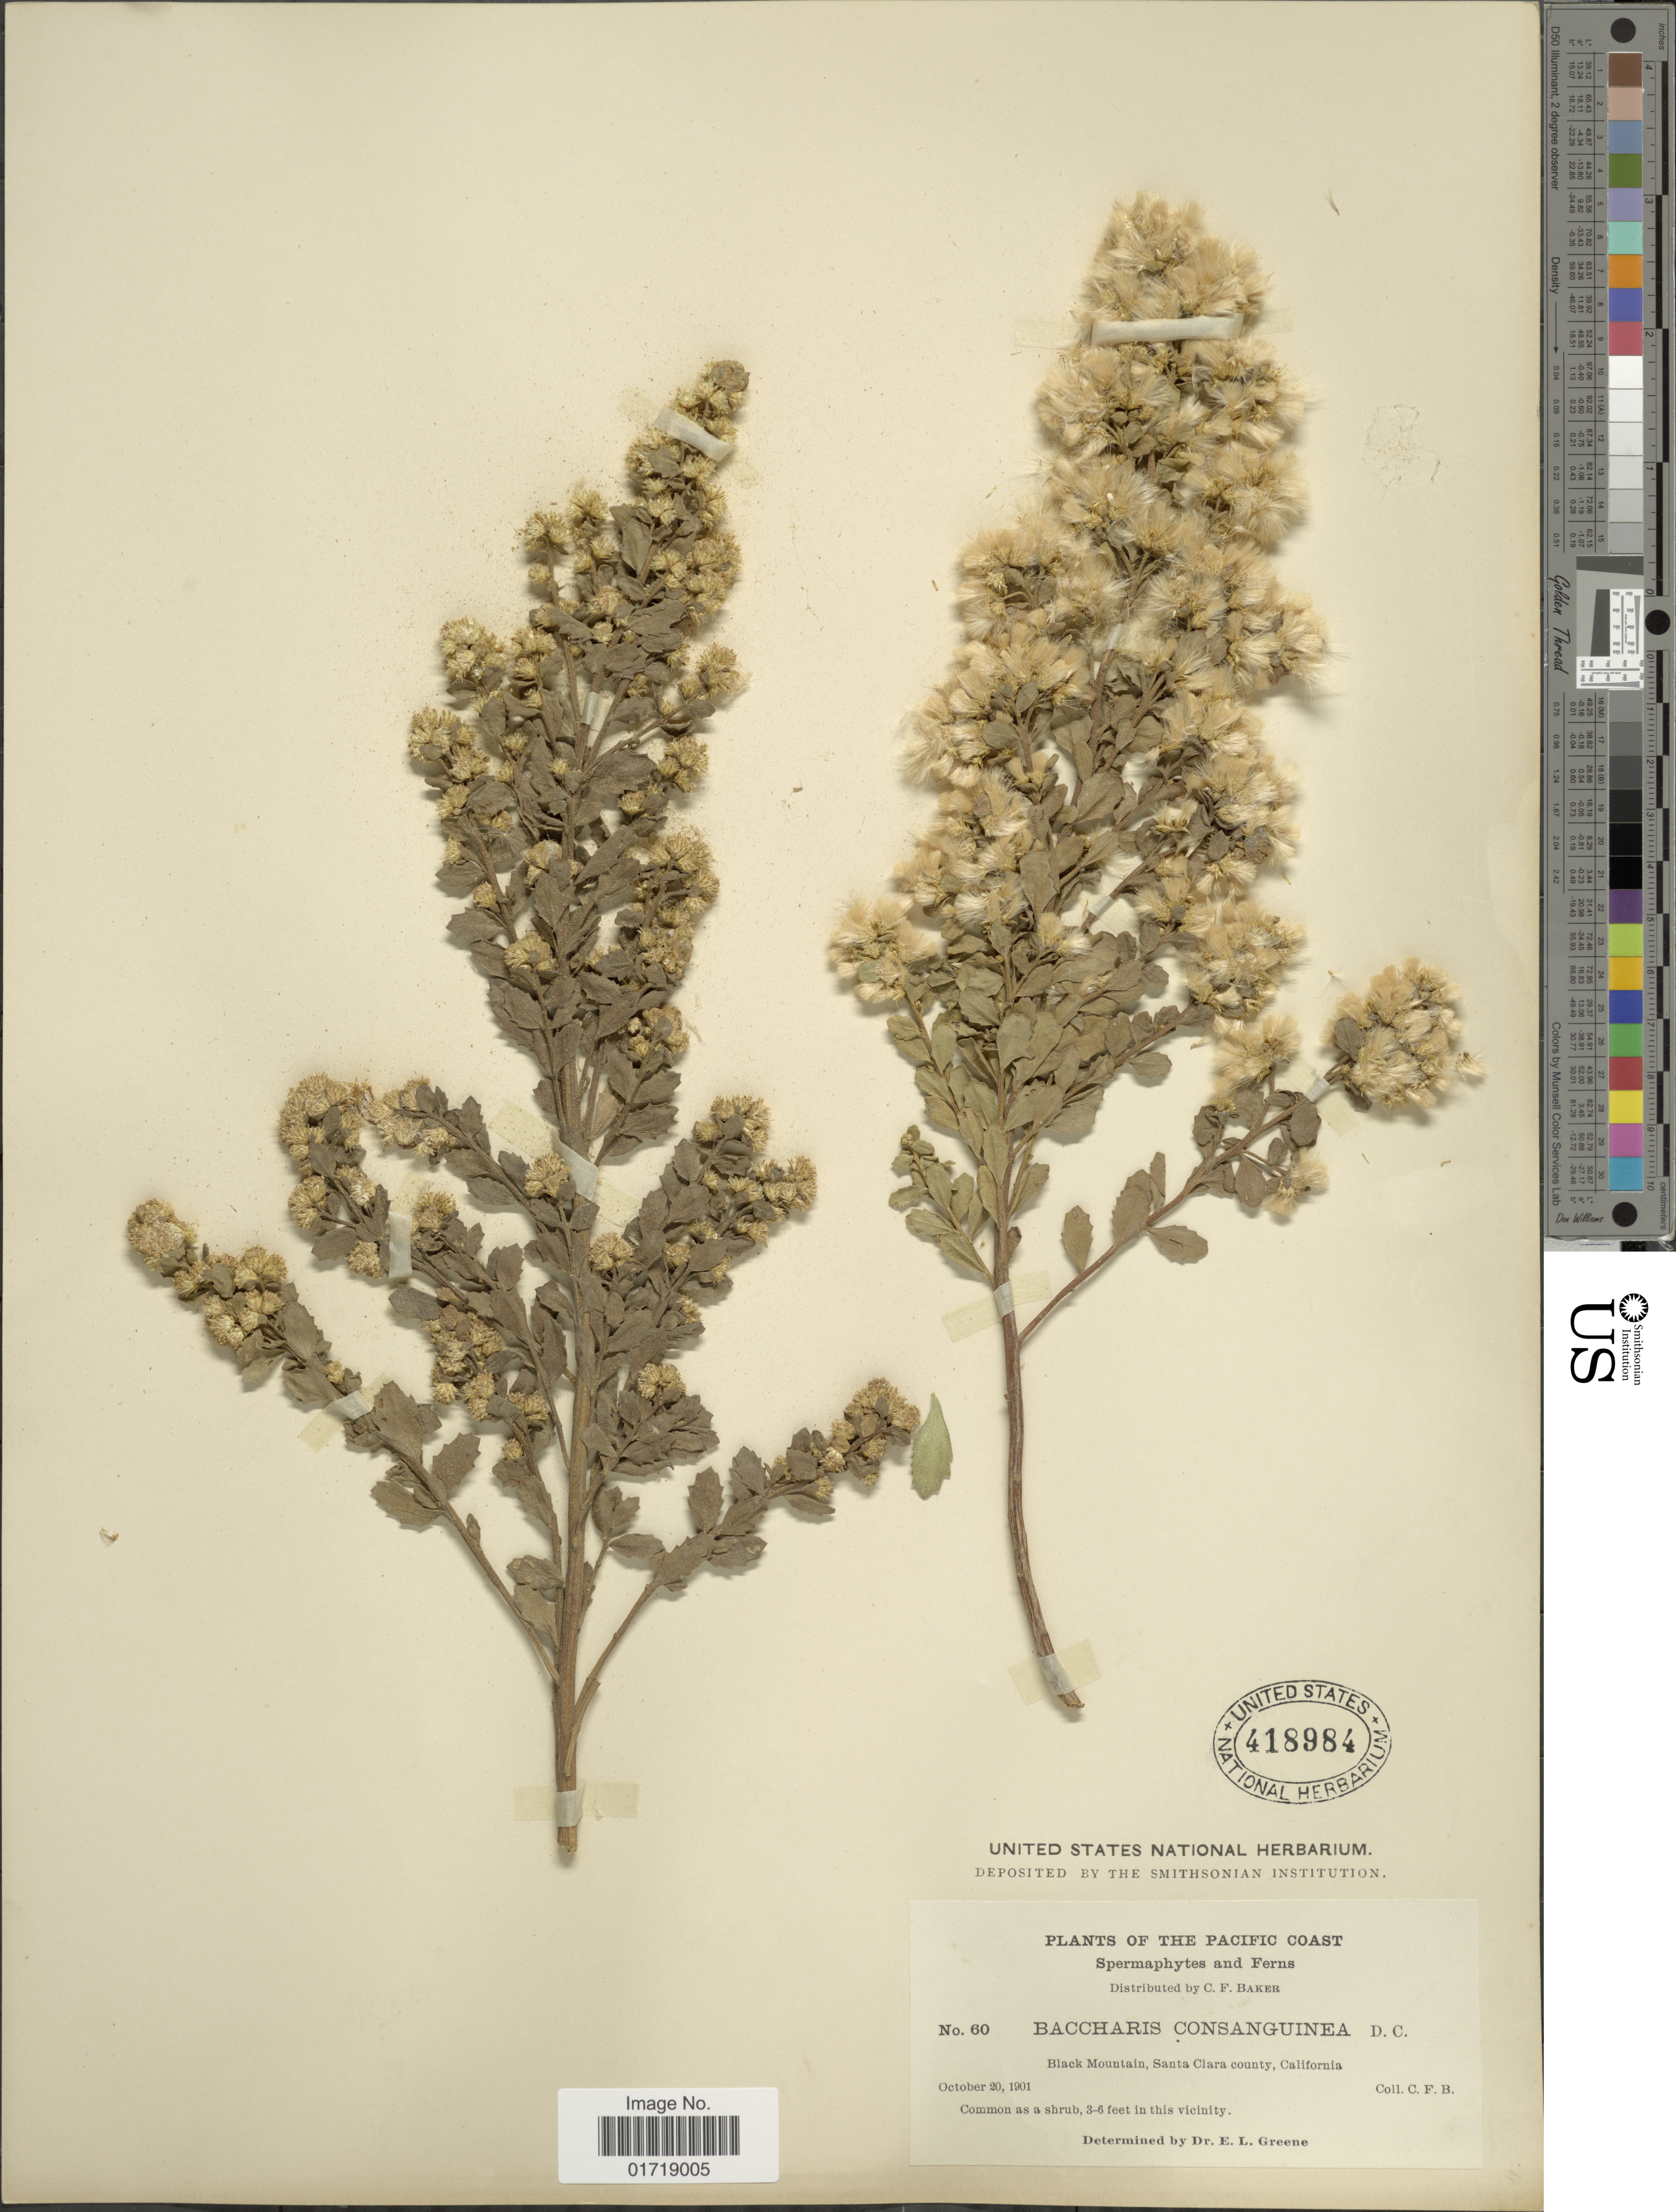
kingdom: Plantae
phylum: Tracheophyta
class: Magnoliopsida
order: Asterales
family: Asteraceae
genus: Baccharis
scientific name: Baccharis pilularis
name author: DC.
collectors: C. F. Baker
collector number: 60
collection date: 1901-10-20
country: United States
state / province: California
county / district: Santa Clara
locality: The Pacific Coast, Black Mountains, Santa Clara County, California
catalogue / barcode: US 418984